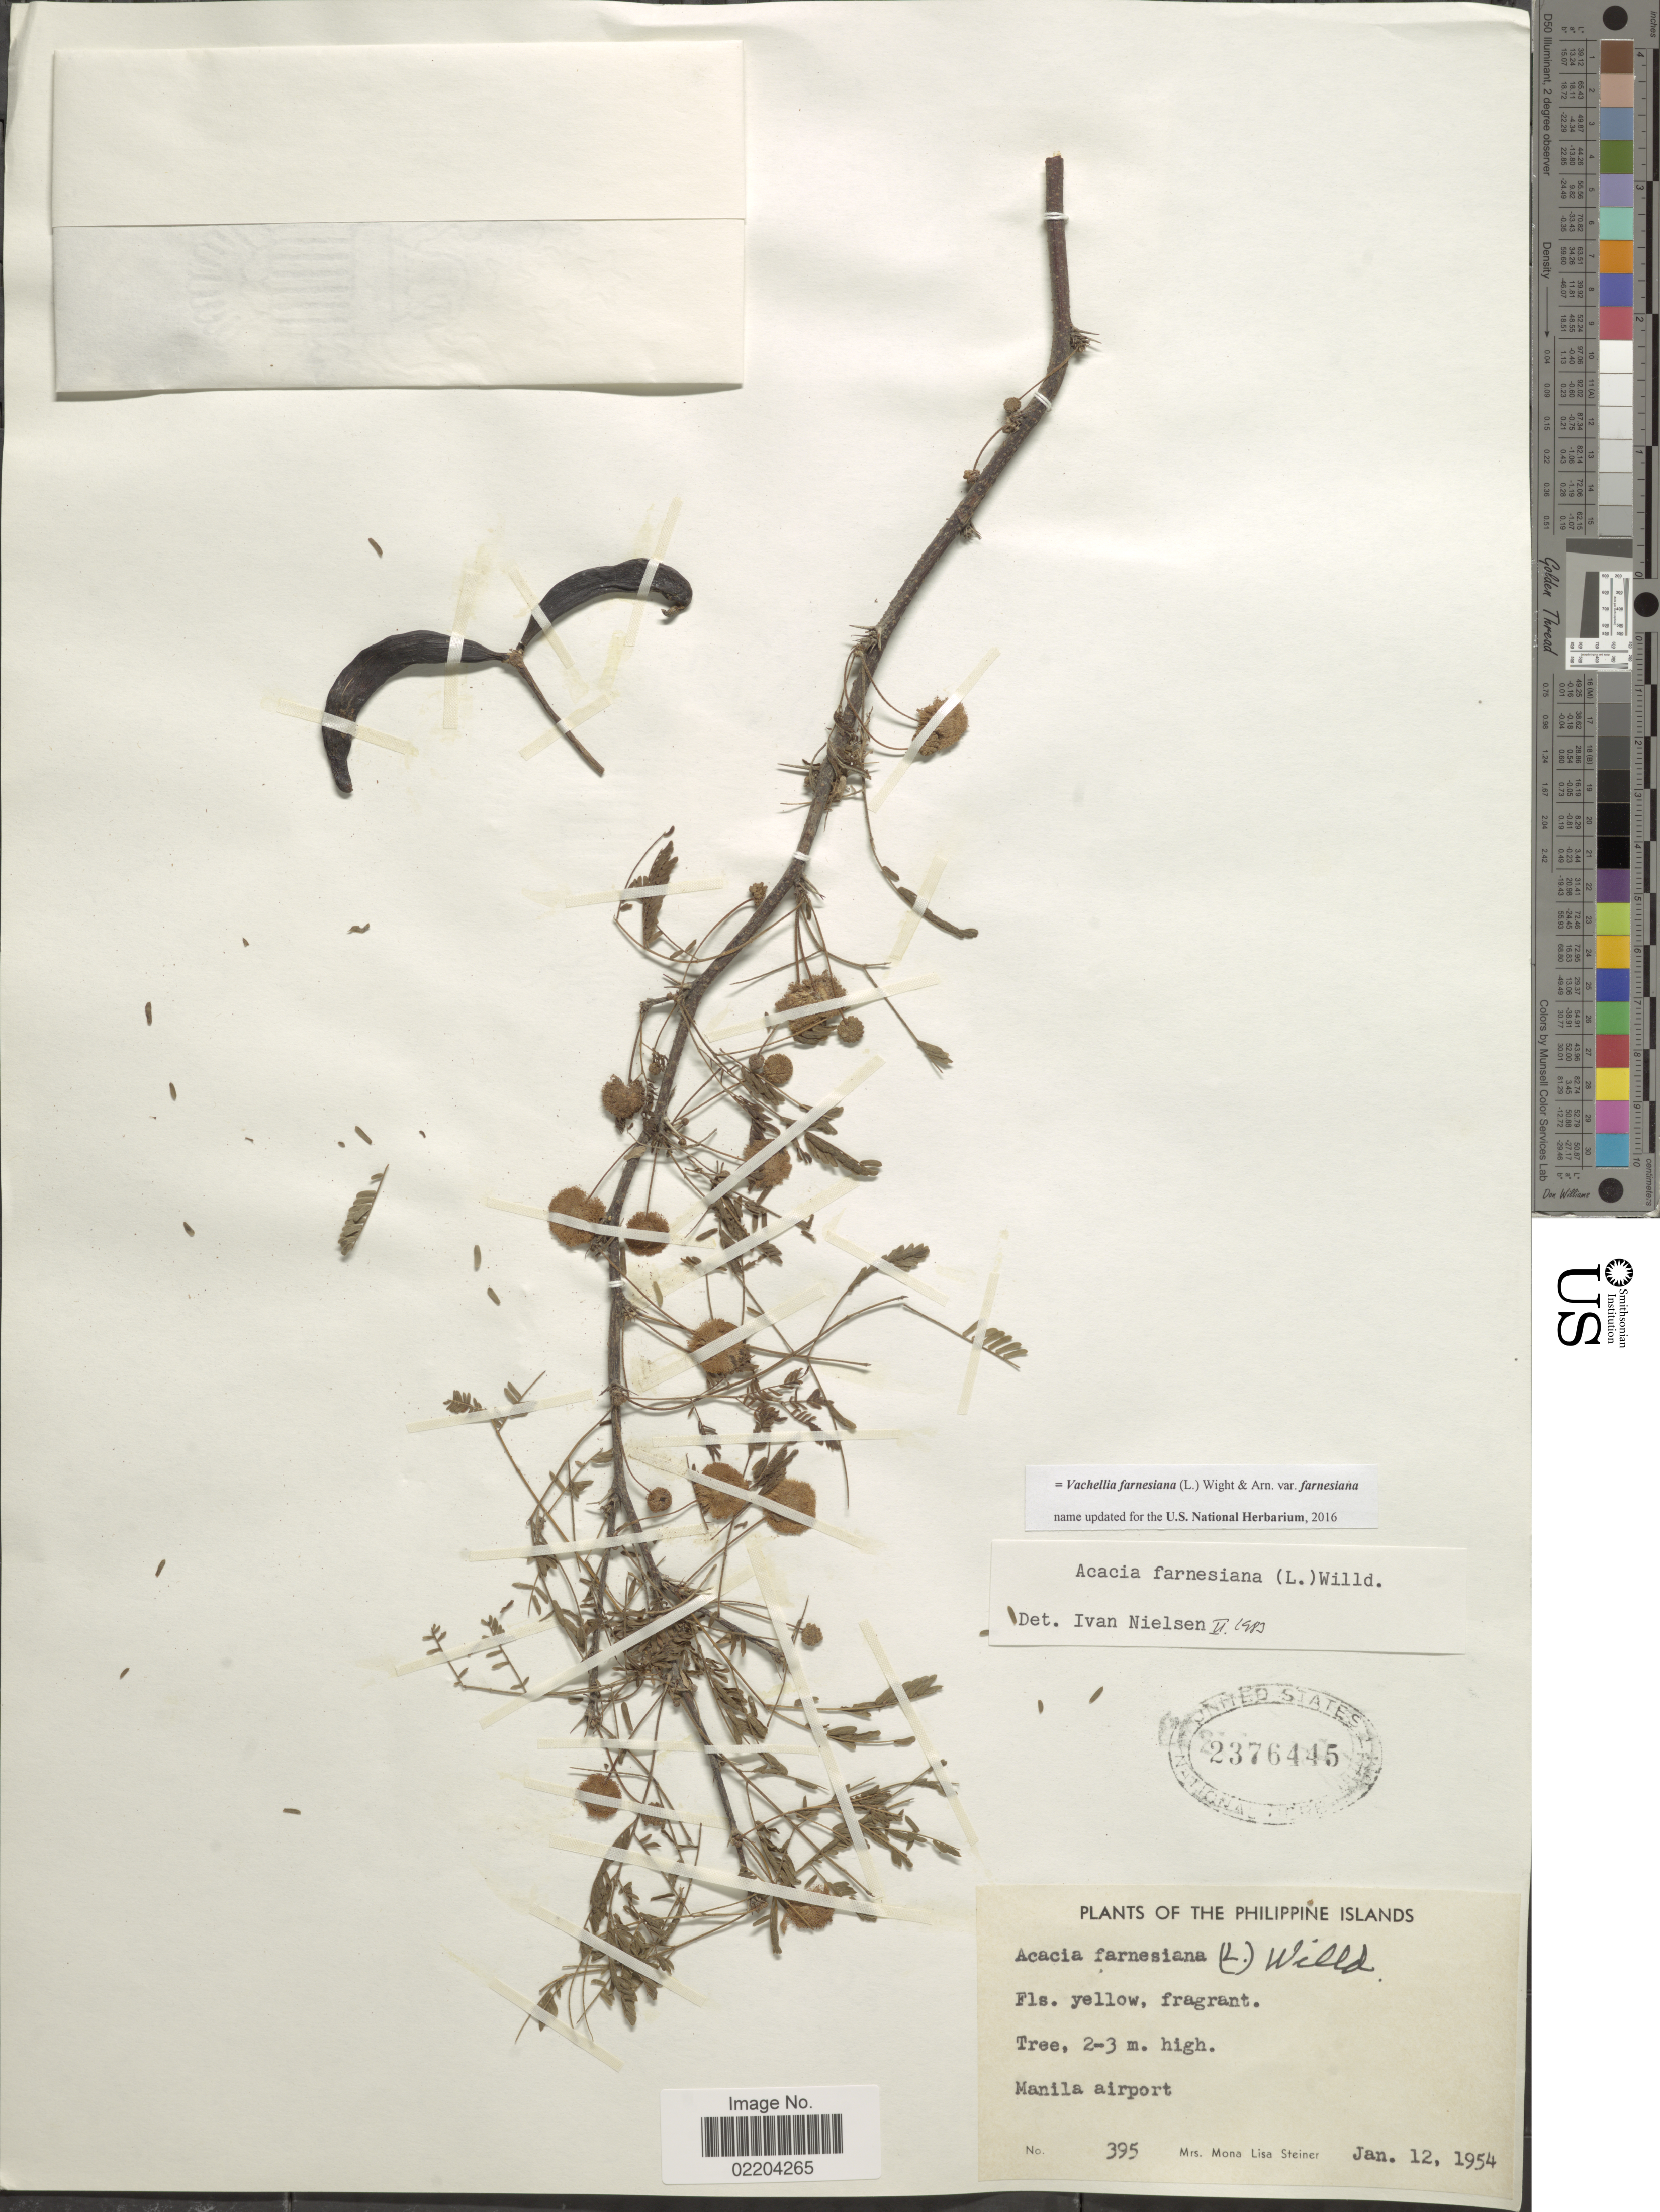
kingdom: Plantae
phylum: Tracheophyta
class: Magnoliopsida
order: Fabales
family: Fabaceae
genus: Vachellia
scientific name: Vachellia farnesiana var. farnesiana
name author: (L.) Wight & Arn.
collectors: M. Steiner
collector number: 395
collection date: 1954-01-12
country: Philippines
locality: Manila airport.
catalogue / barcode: US 2376445